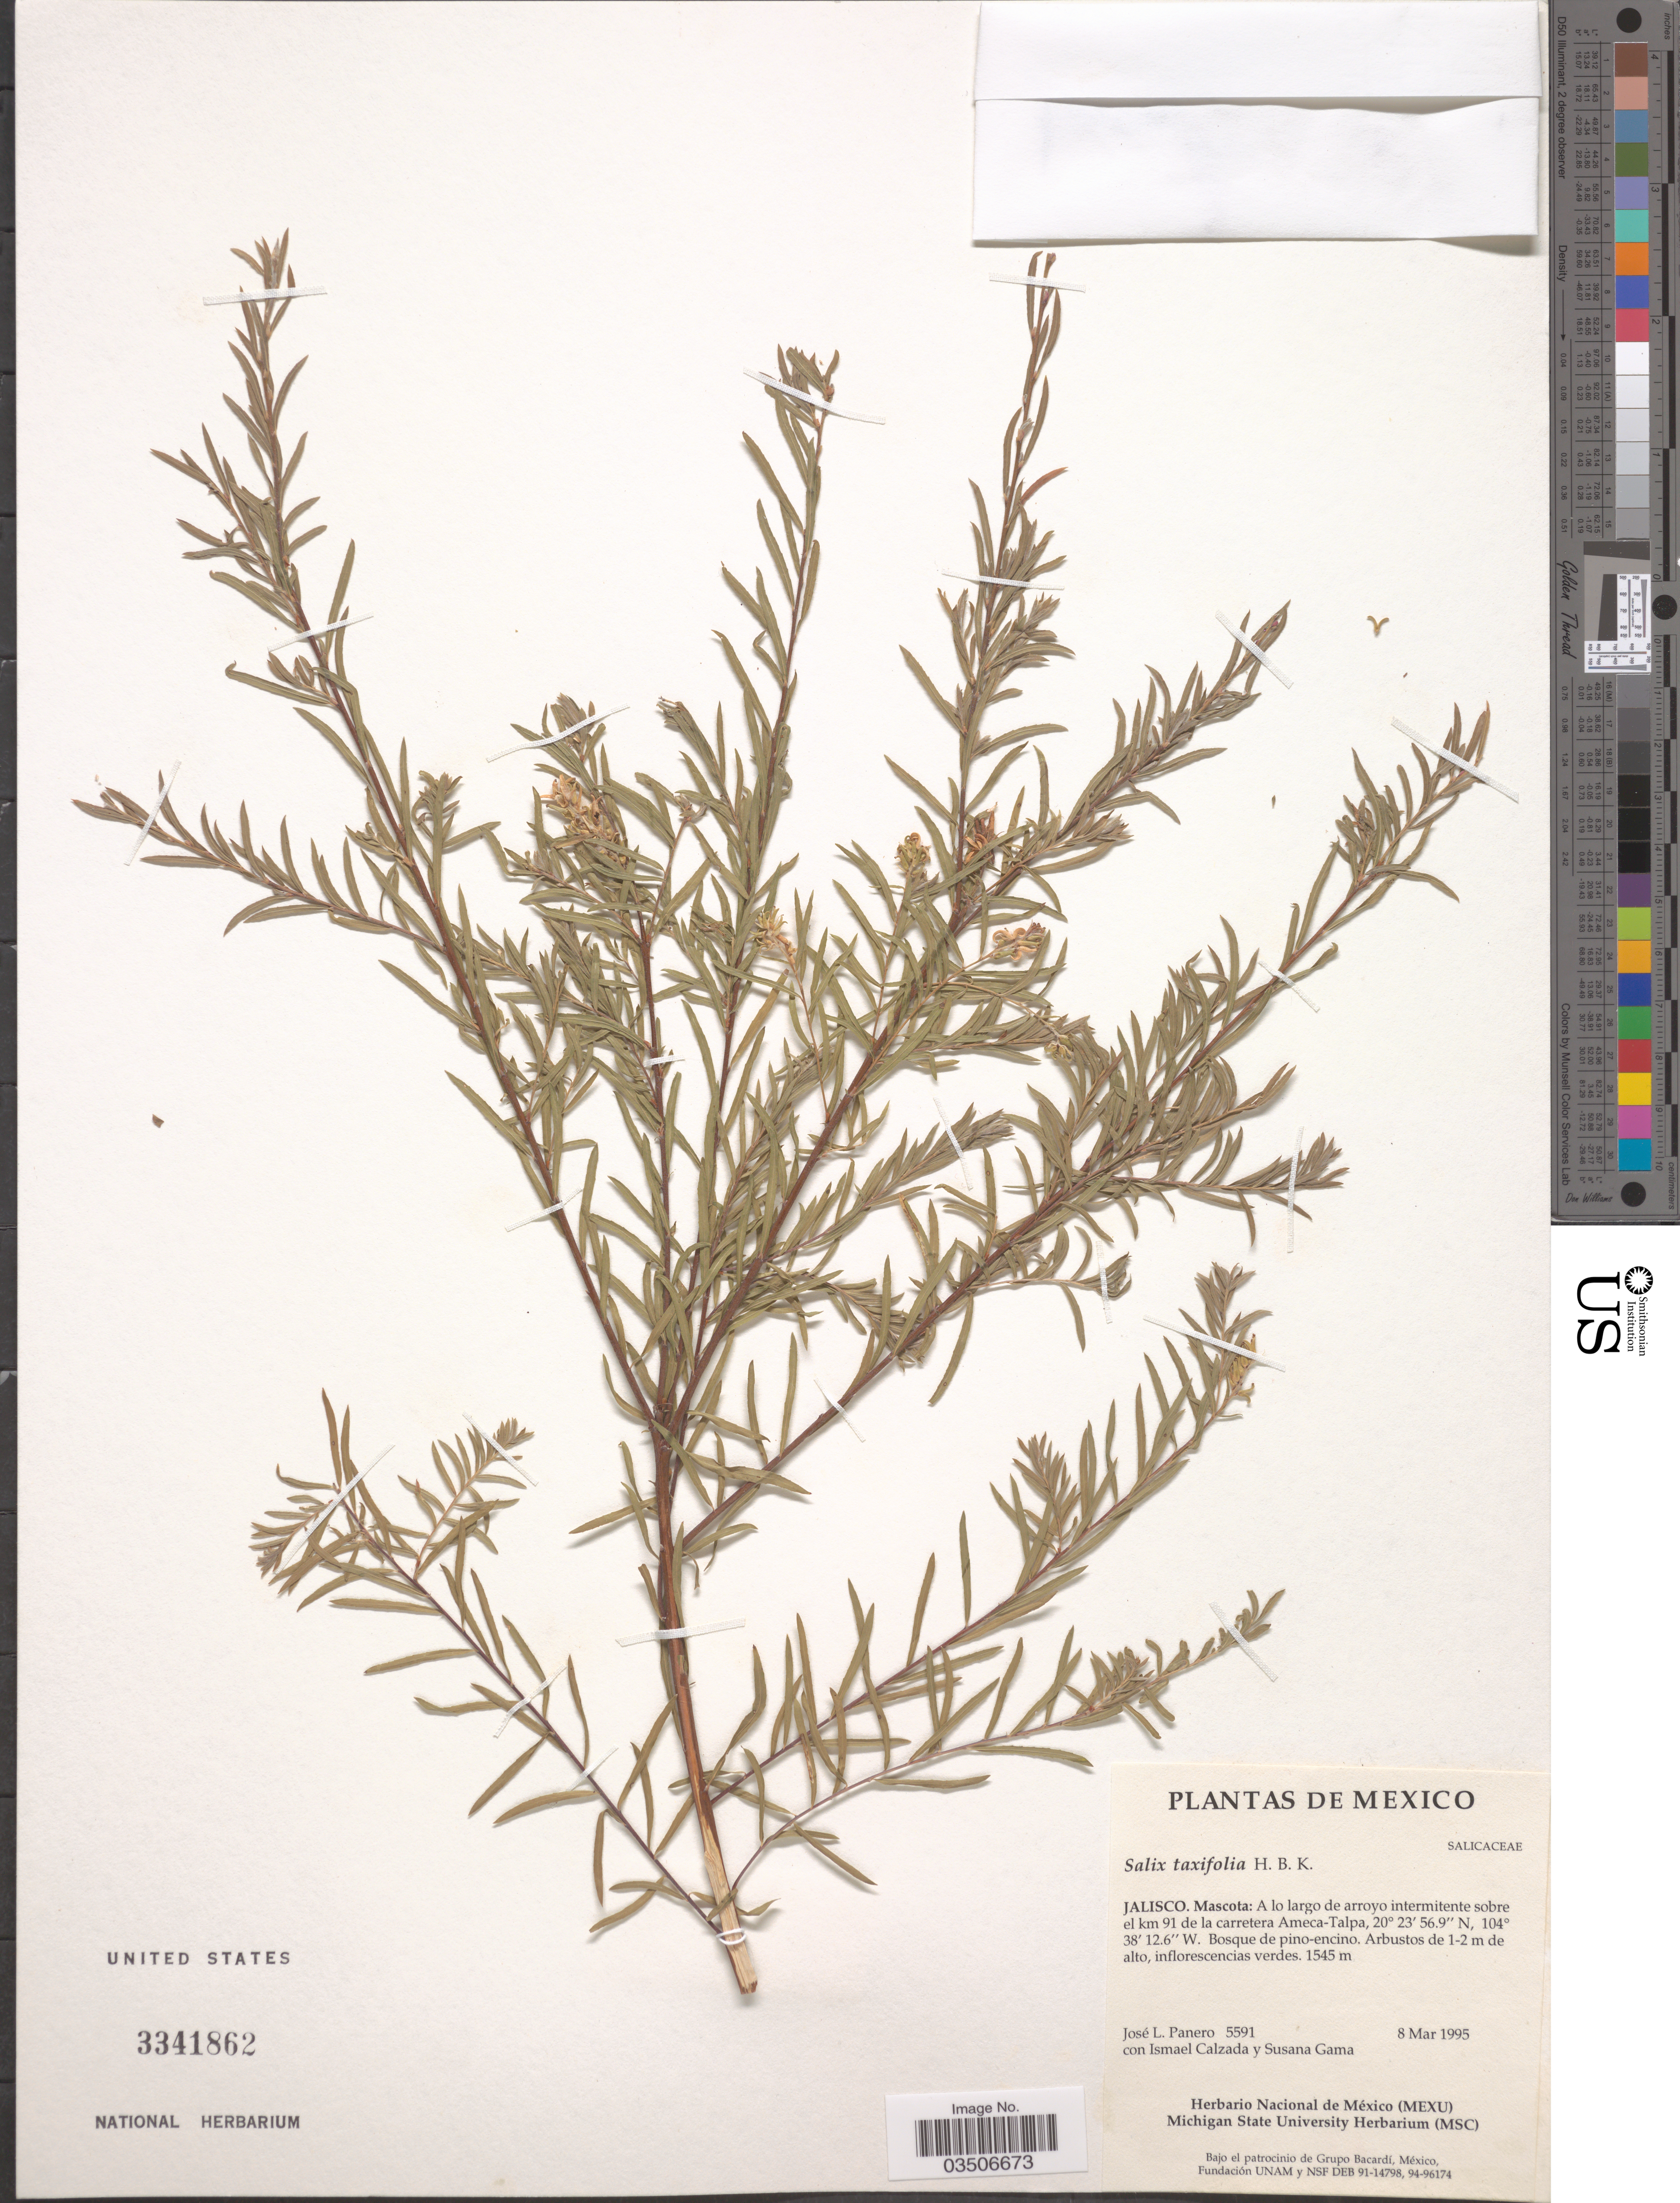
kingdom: Plantae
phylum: Tracheophyta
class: Magnoliopsida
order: Malpighiales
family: Salicaceae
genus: Salix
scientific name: Salix taxifolia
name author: Kunth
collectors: J. L. Panero, I. Calzada & S. Gama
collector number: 5591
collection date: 1995-03-08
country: Mexico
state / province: Jalisco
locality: Mascota: A lo largo de arroyo intermitente sobre el km 91 de la carretera Ameca-Talpa.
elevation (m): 1545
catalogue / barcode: US 3341862